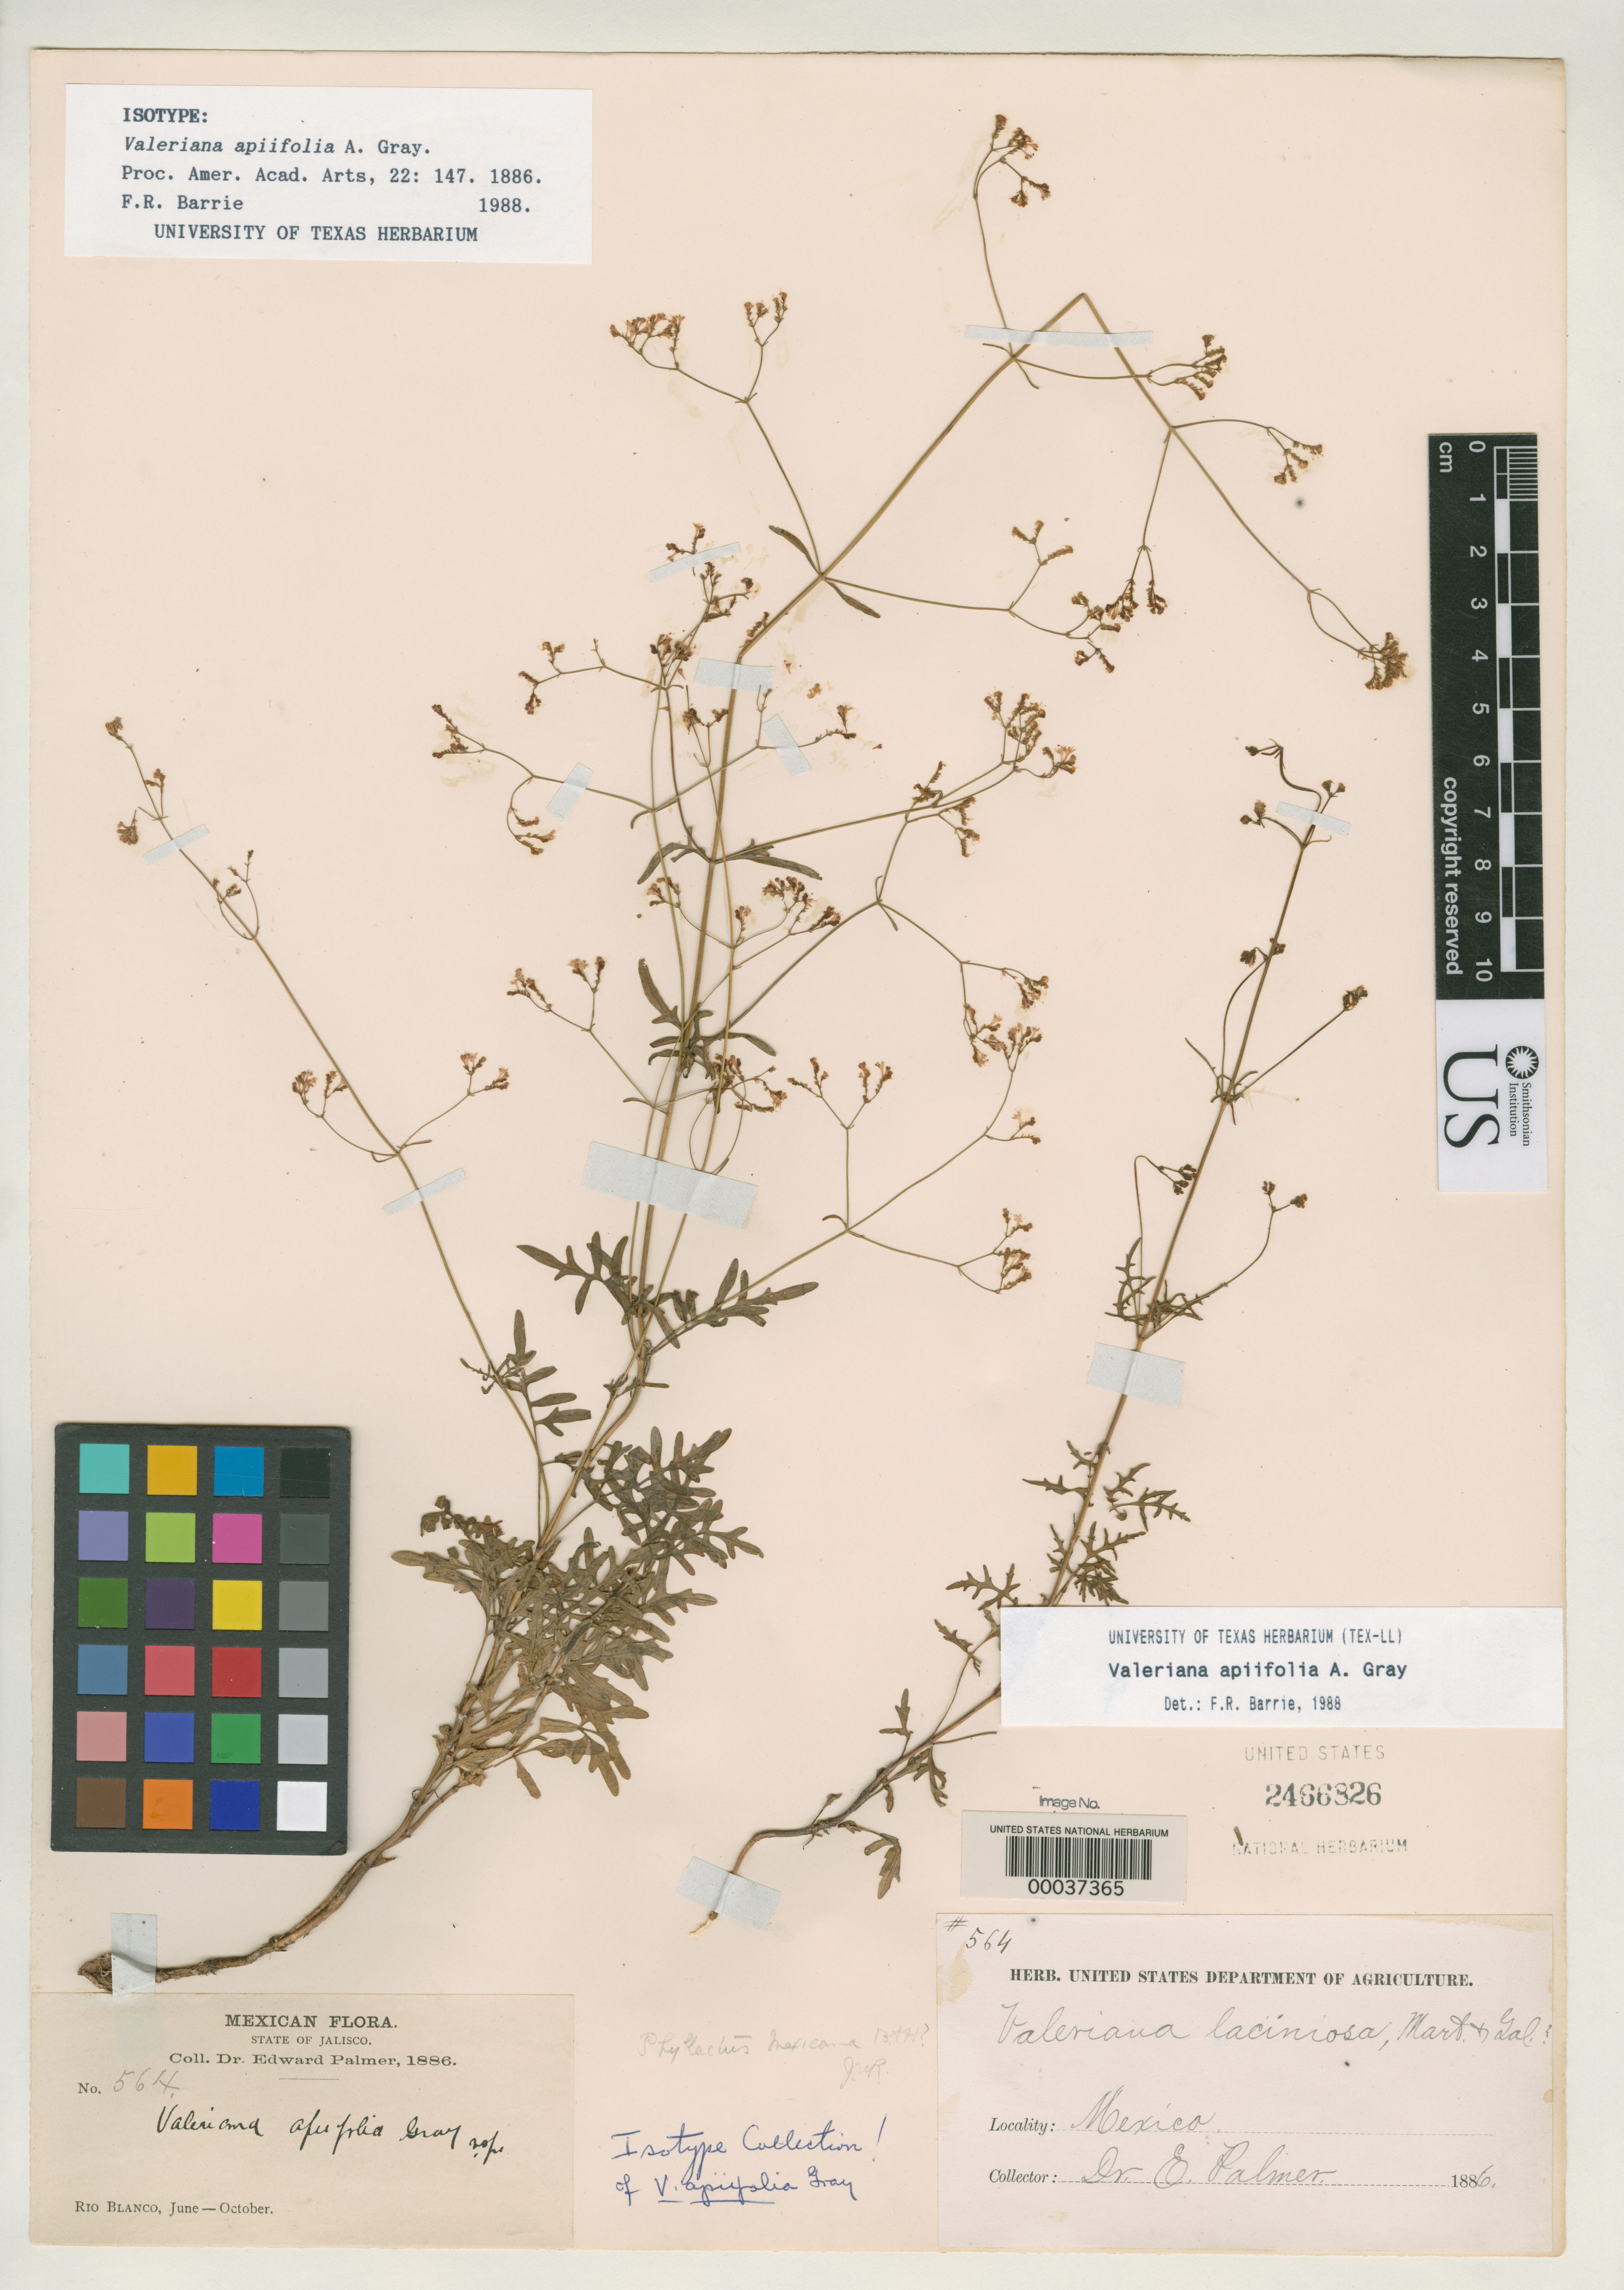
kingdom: Plantae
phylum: Tracheophyta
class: Magnoliopsida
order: Dipsacales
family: Caprifoliaceae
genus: Valeriana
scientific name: Valeriana apiifolia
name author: A. Gray ex S. Watson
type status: Isotype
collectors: E. Palmer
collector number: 564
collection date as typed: Jun 1886 to -- Oct 1886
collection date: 1886-06/1886-10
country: Mexico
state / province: Jalisco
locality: Rio Blanco.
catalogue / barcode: US 2466826